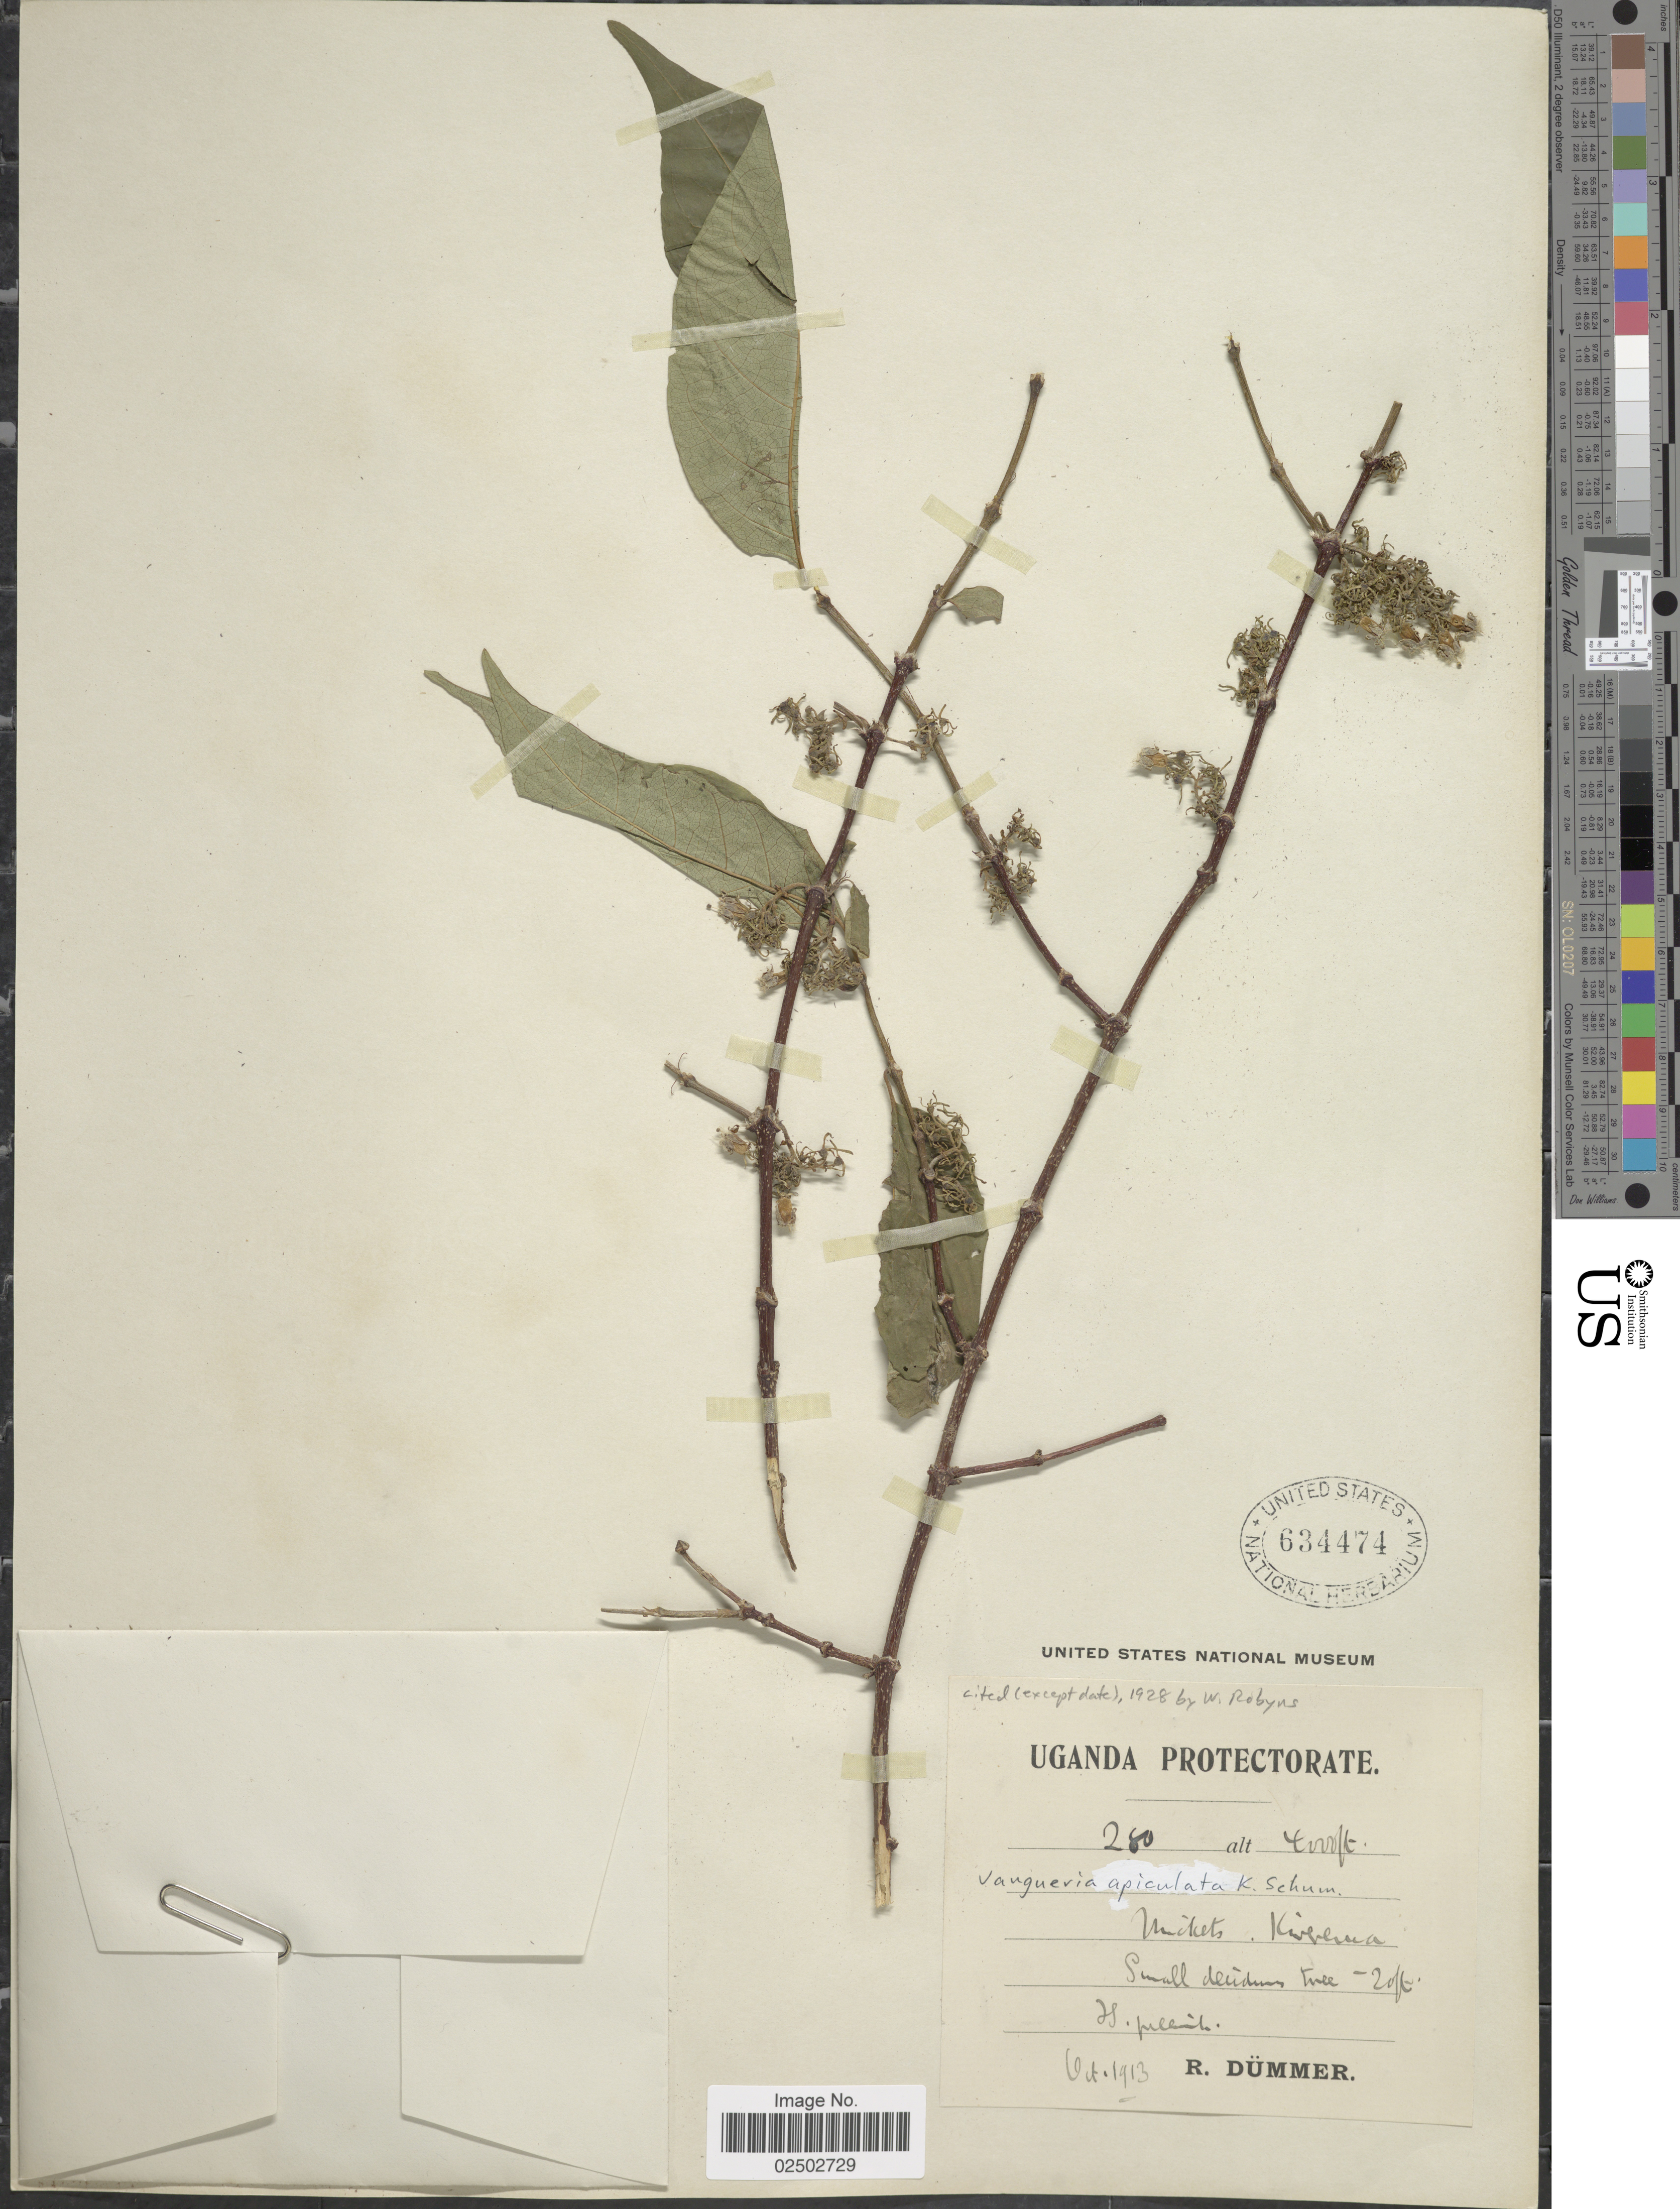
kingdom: Plantae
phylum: Tracheophyta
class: Magnoliopsida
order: Gentianales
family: Rubiaceae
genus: Vangueria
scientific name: Vangueria apiculata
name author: K. Schum.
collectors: R. A. Dümmer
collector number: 280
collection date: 1913-10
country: Uganda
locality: Kirerema.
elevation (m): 1219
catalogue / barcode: US 634474